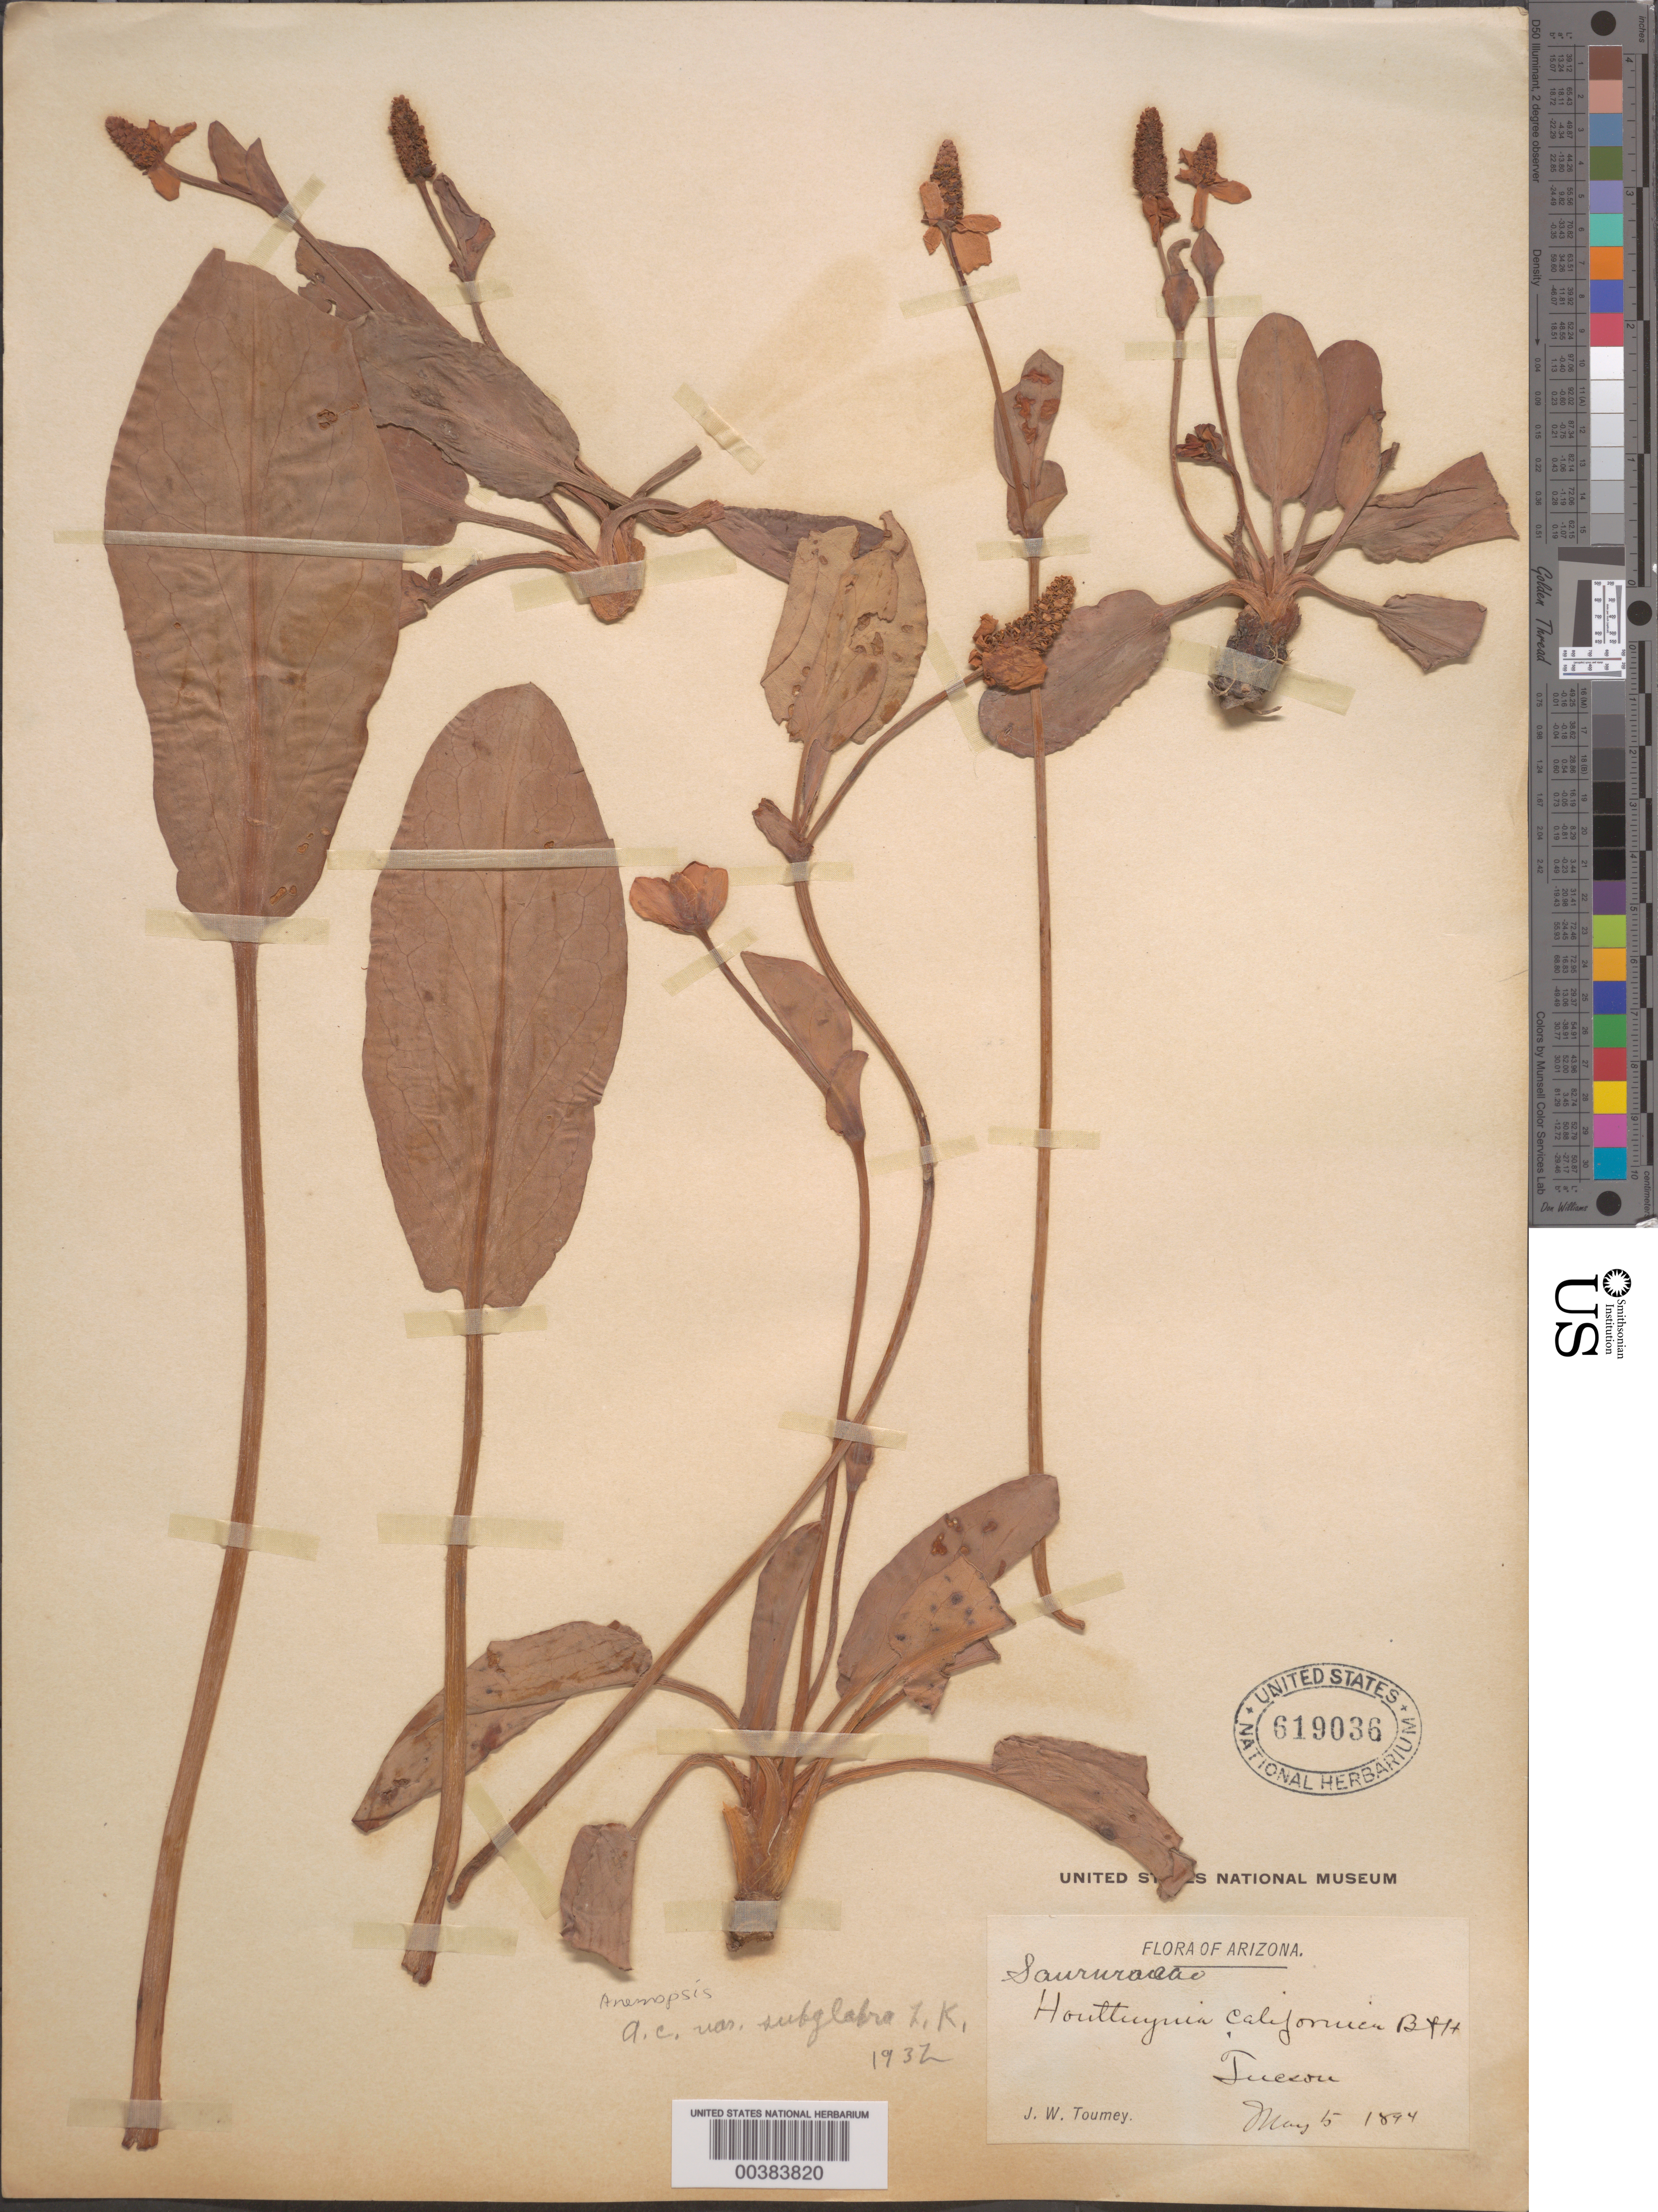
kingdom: Plantae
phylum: Tracheophyta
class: Magnoliopsida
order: Piperales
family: Saururaceae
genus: Anemopsis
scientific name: Anemopsis californica var. subglabra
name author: Kelso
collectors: J. W. Toumey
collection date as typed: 05 May 1894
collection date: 1894-05-05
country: United States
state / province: Arizona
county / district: Pima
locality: Tucson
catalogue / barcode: US 619036